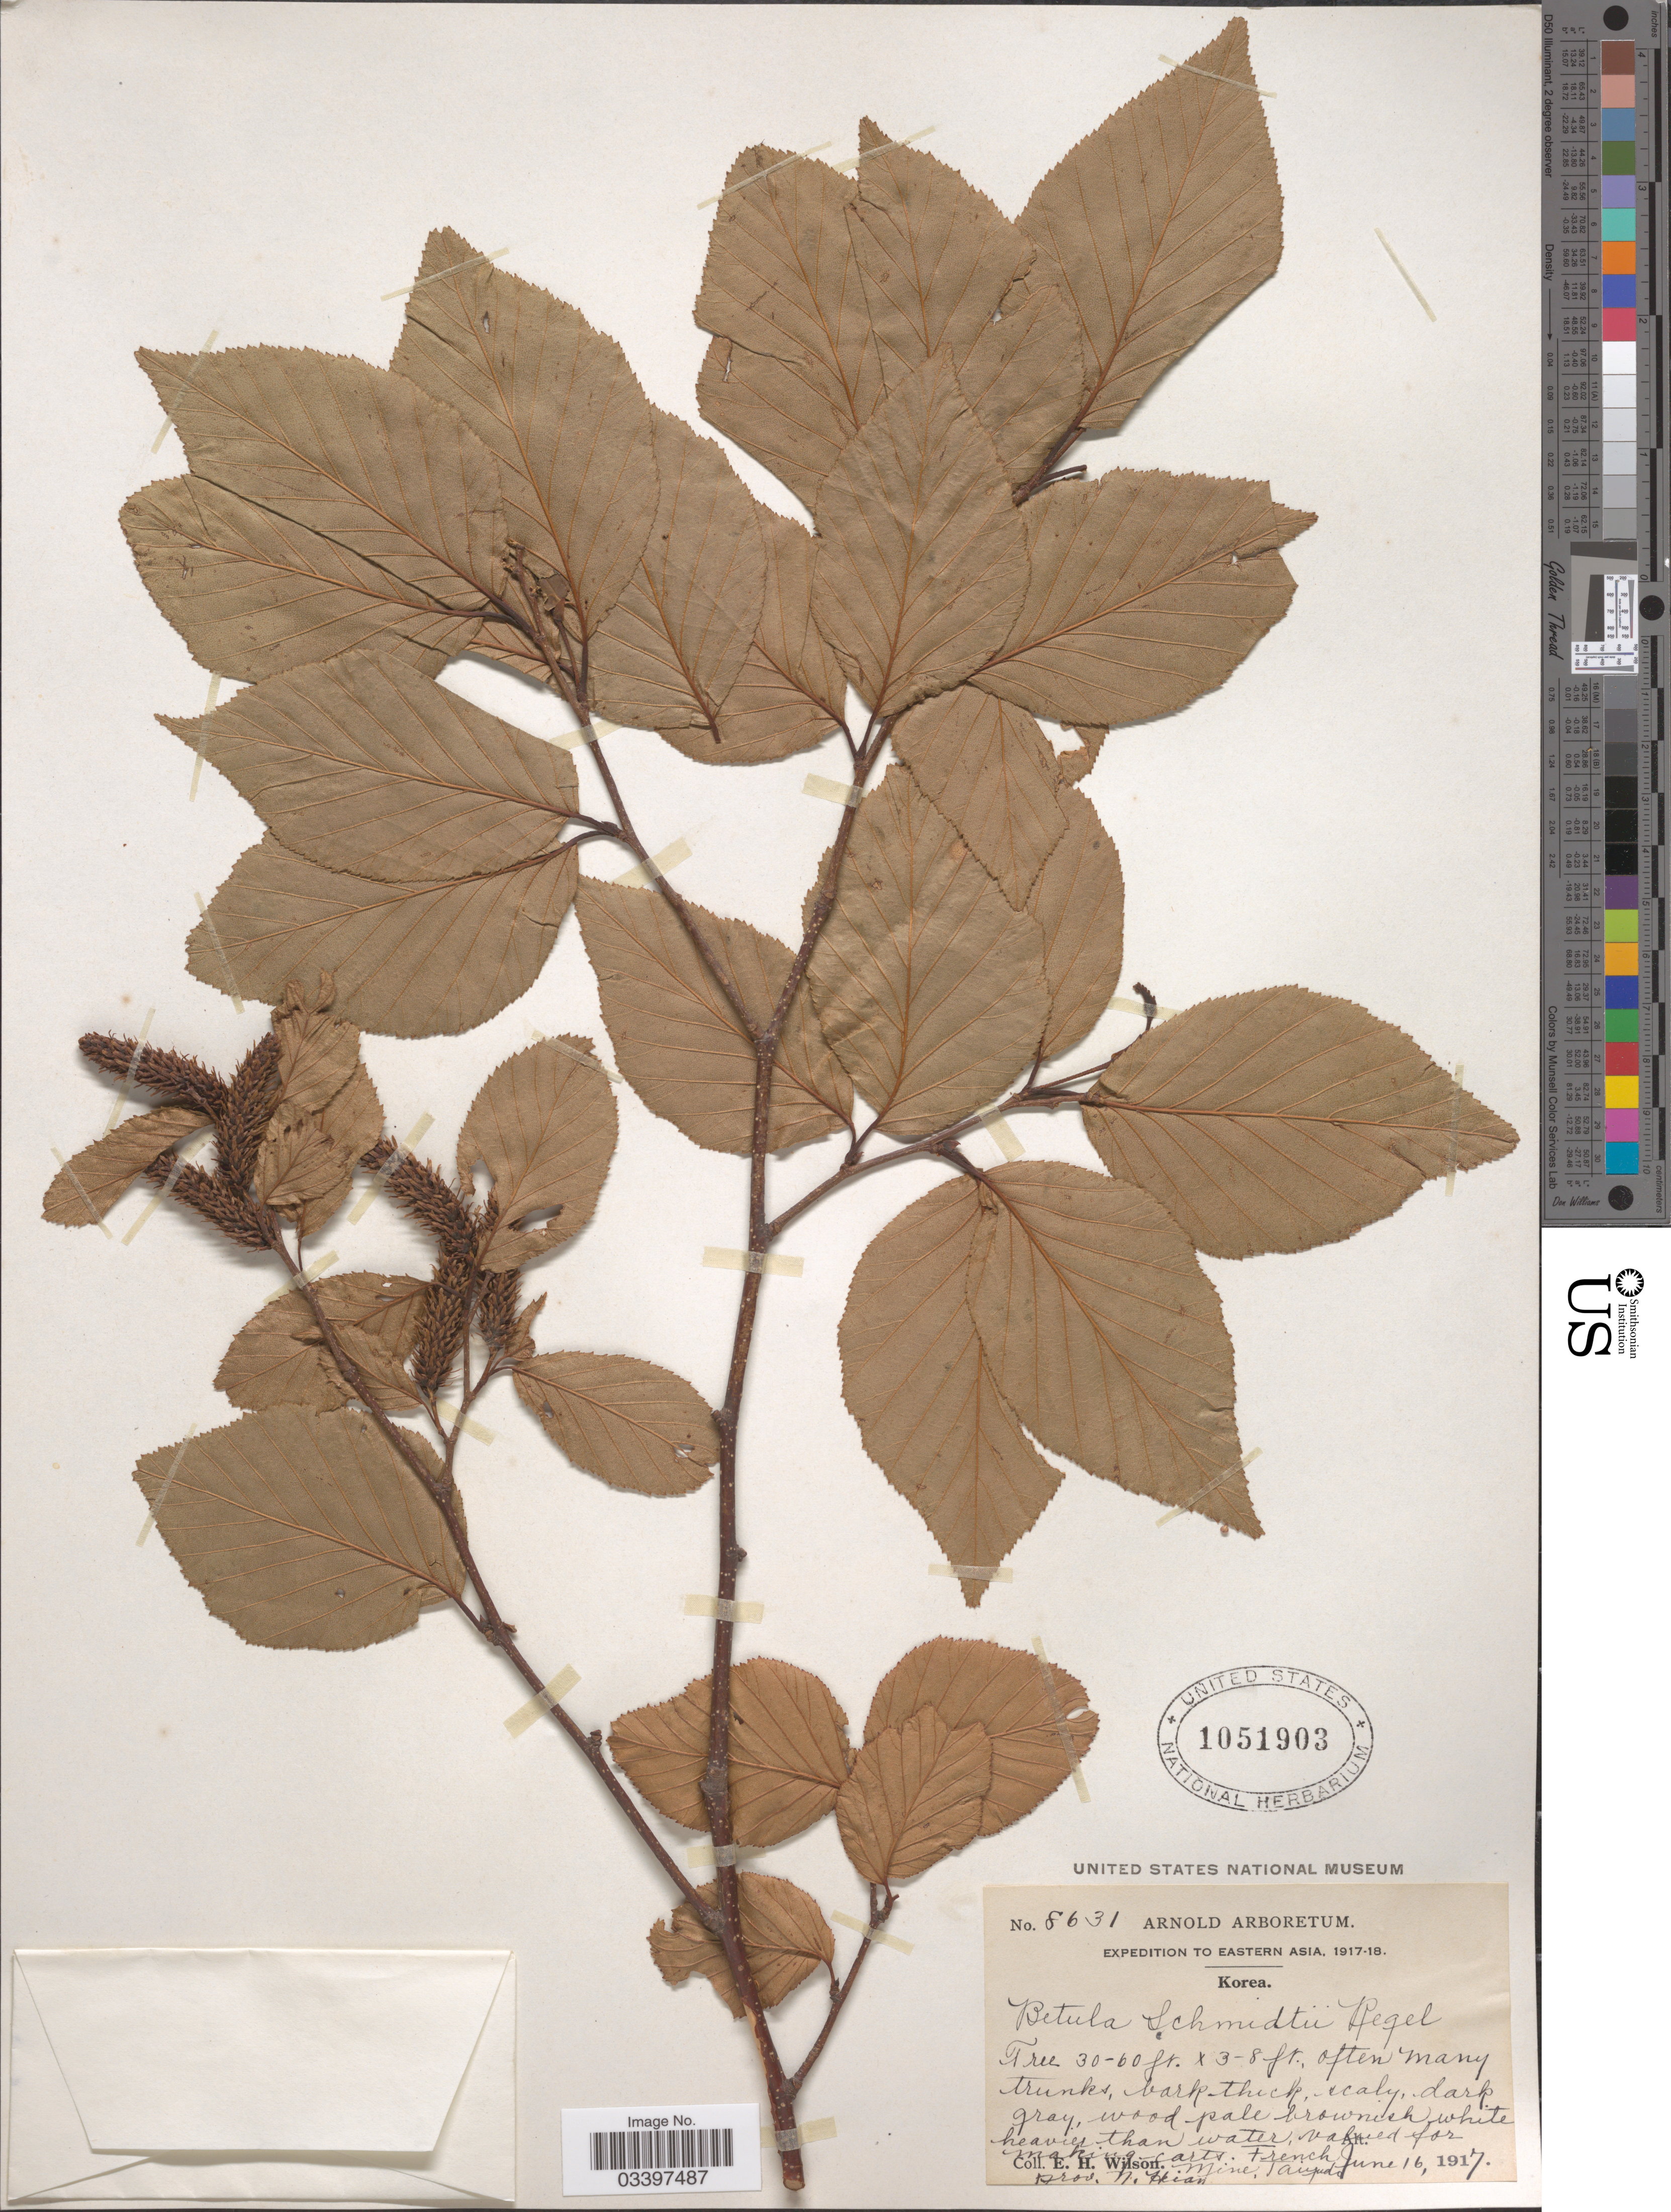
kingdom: Plantae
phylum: Tracheophyta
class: Magnoliopsida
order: Fagales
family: Betulaceae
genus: Betula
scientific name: Betula schmidtii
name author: Regel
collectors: E. Wilson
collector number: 8631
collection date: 1917-06-16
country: North Korea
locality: French Mine, Taupudo prov. N. Heian.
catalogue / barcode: US 1051903